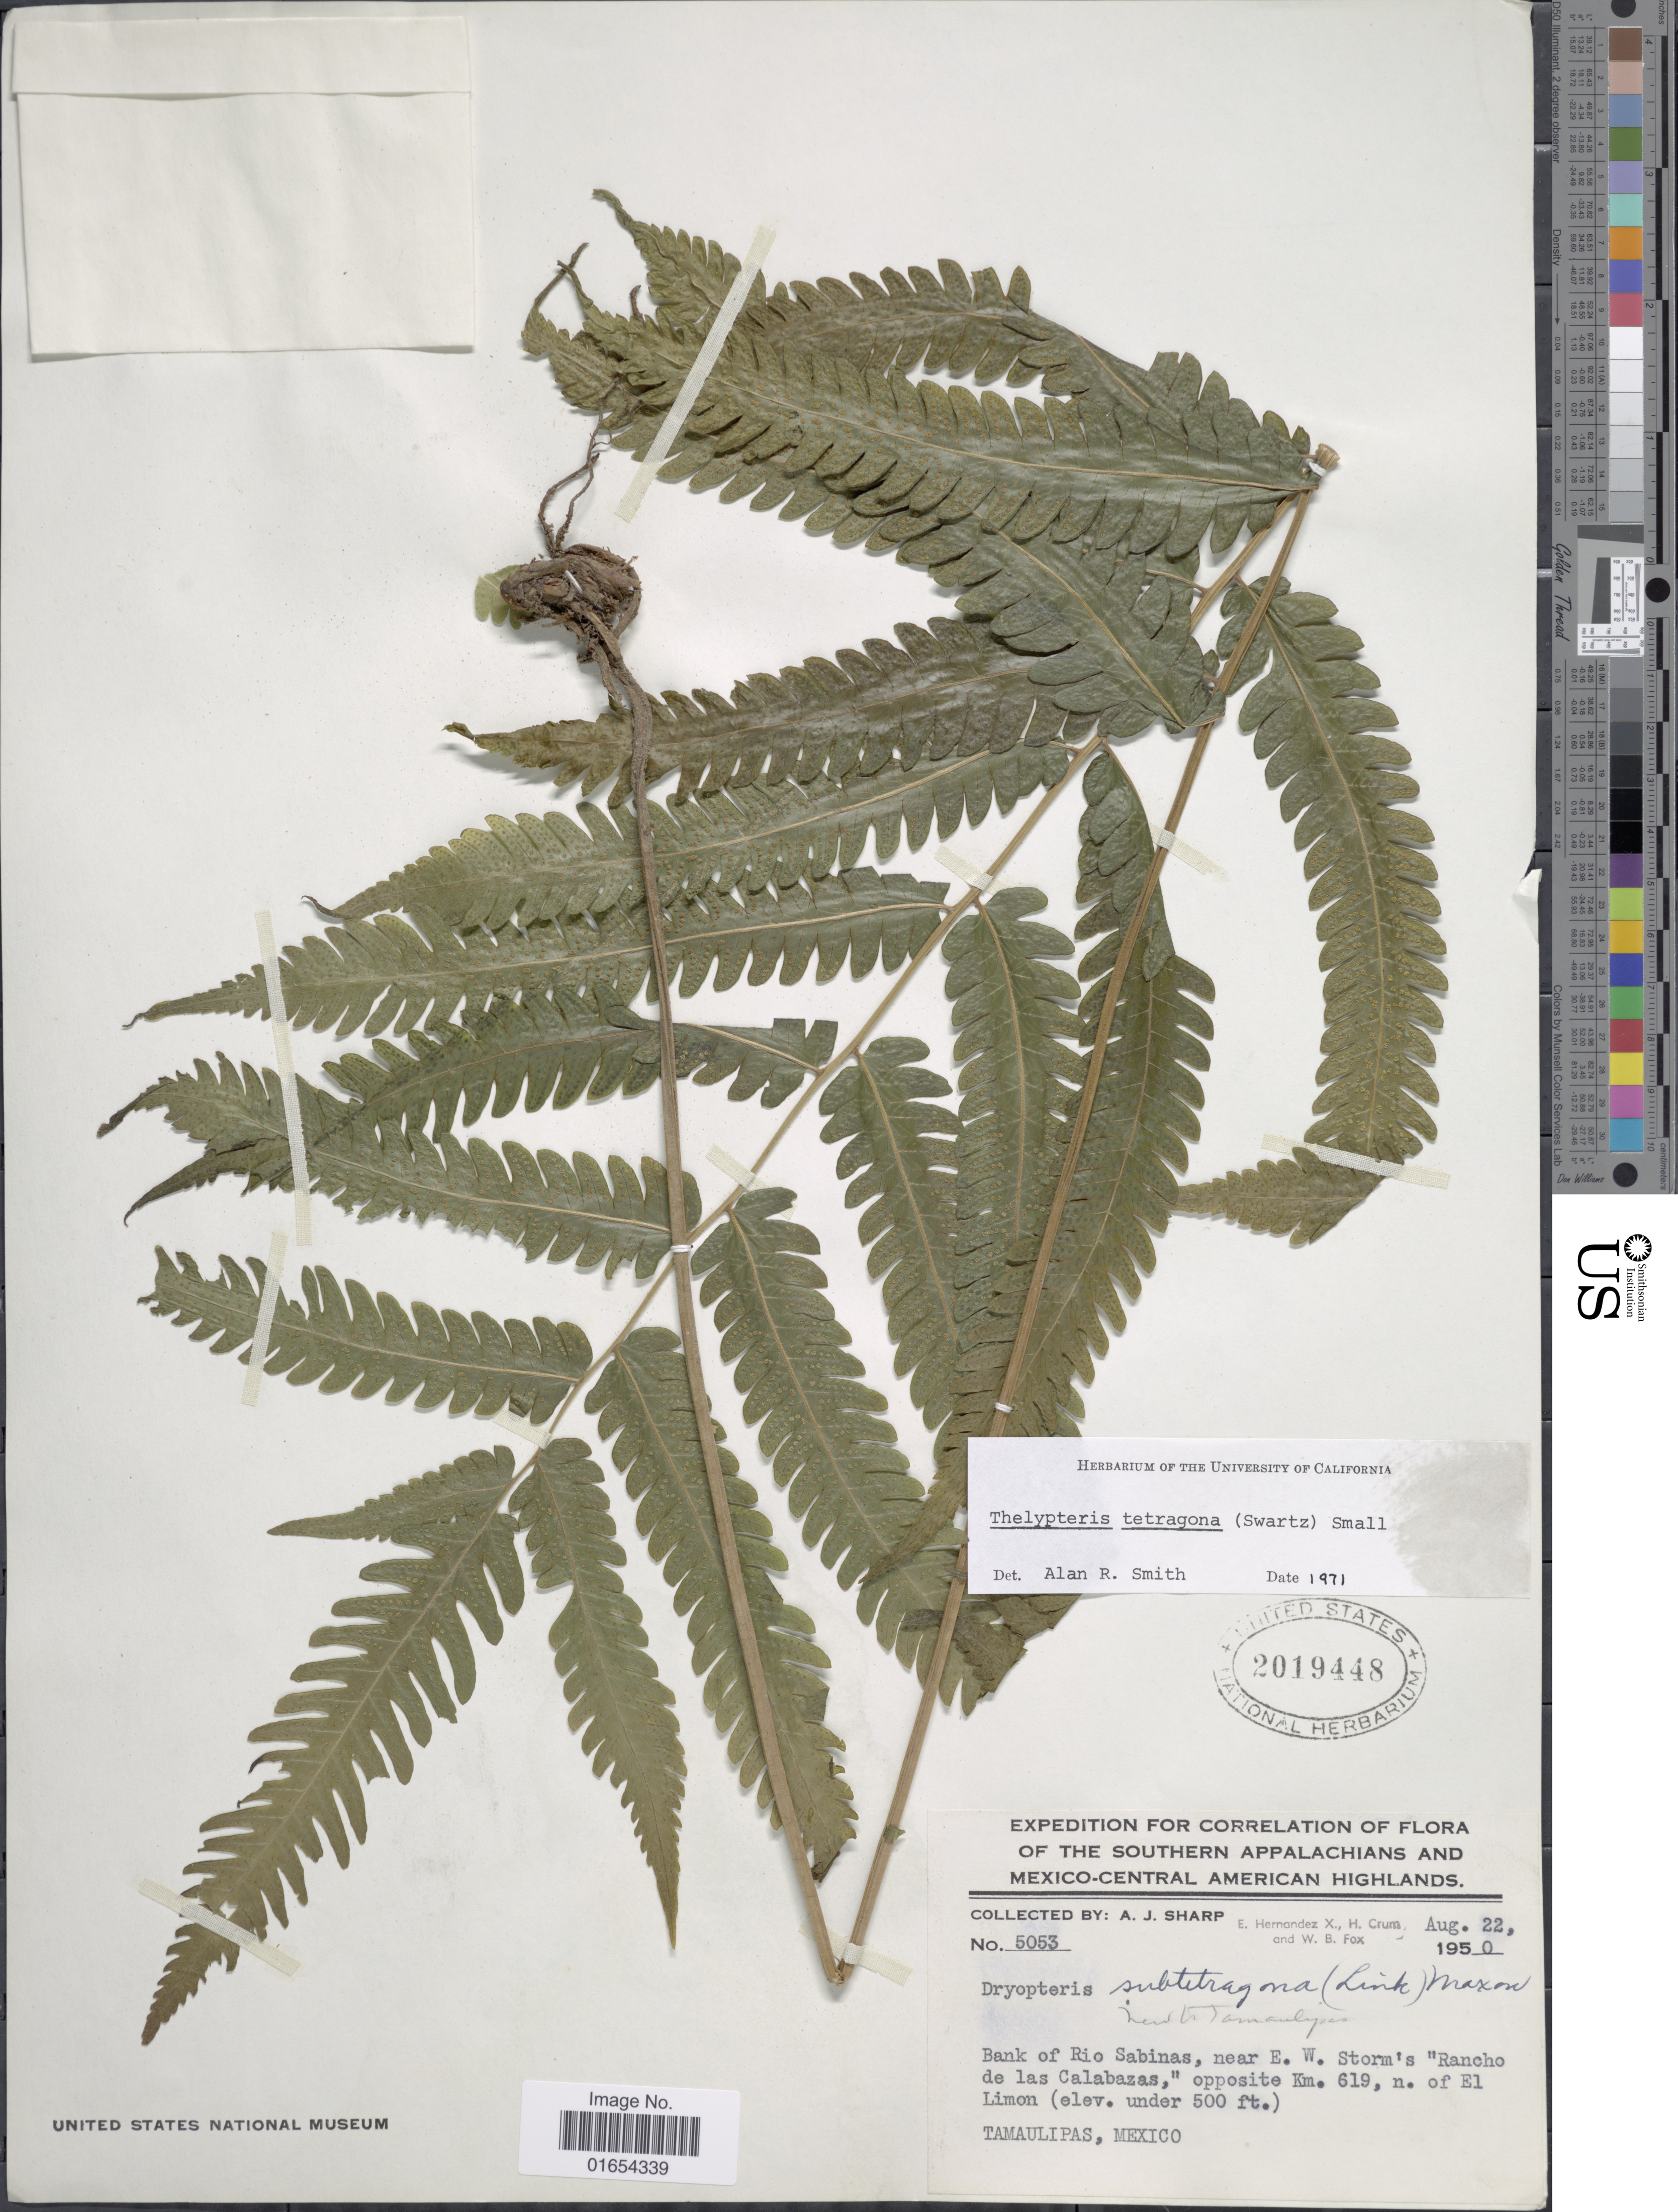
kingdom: Plantae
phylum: Tracheophyta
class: Polypodiopsida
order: Polypodiales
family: Thelypteridaceae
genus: Goniopteris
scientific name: Goniopteris tetragona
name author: (C. Presl) Sw.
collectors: A. J. Sharp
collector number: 5053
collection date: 1950-08-22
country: Mexico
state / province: Tamaulipas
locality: Bank of Rio Sabinas, near E. W. Storm's " Rancho de las Calabazas " , opposite km. 619, n of El Limon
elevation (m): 152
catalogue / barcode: US 2019448